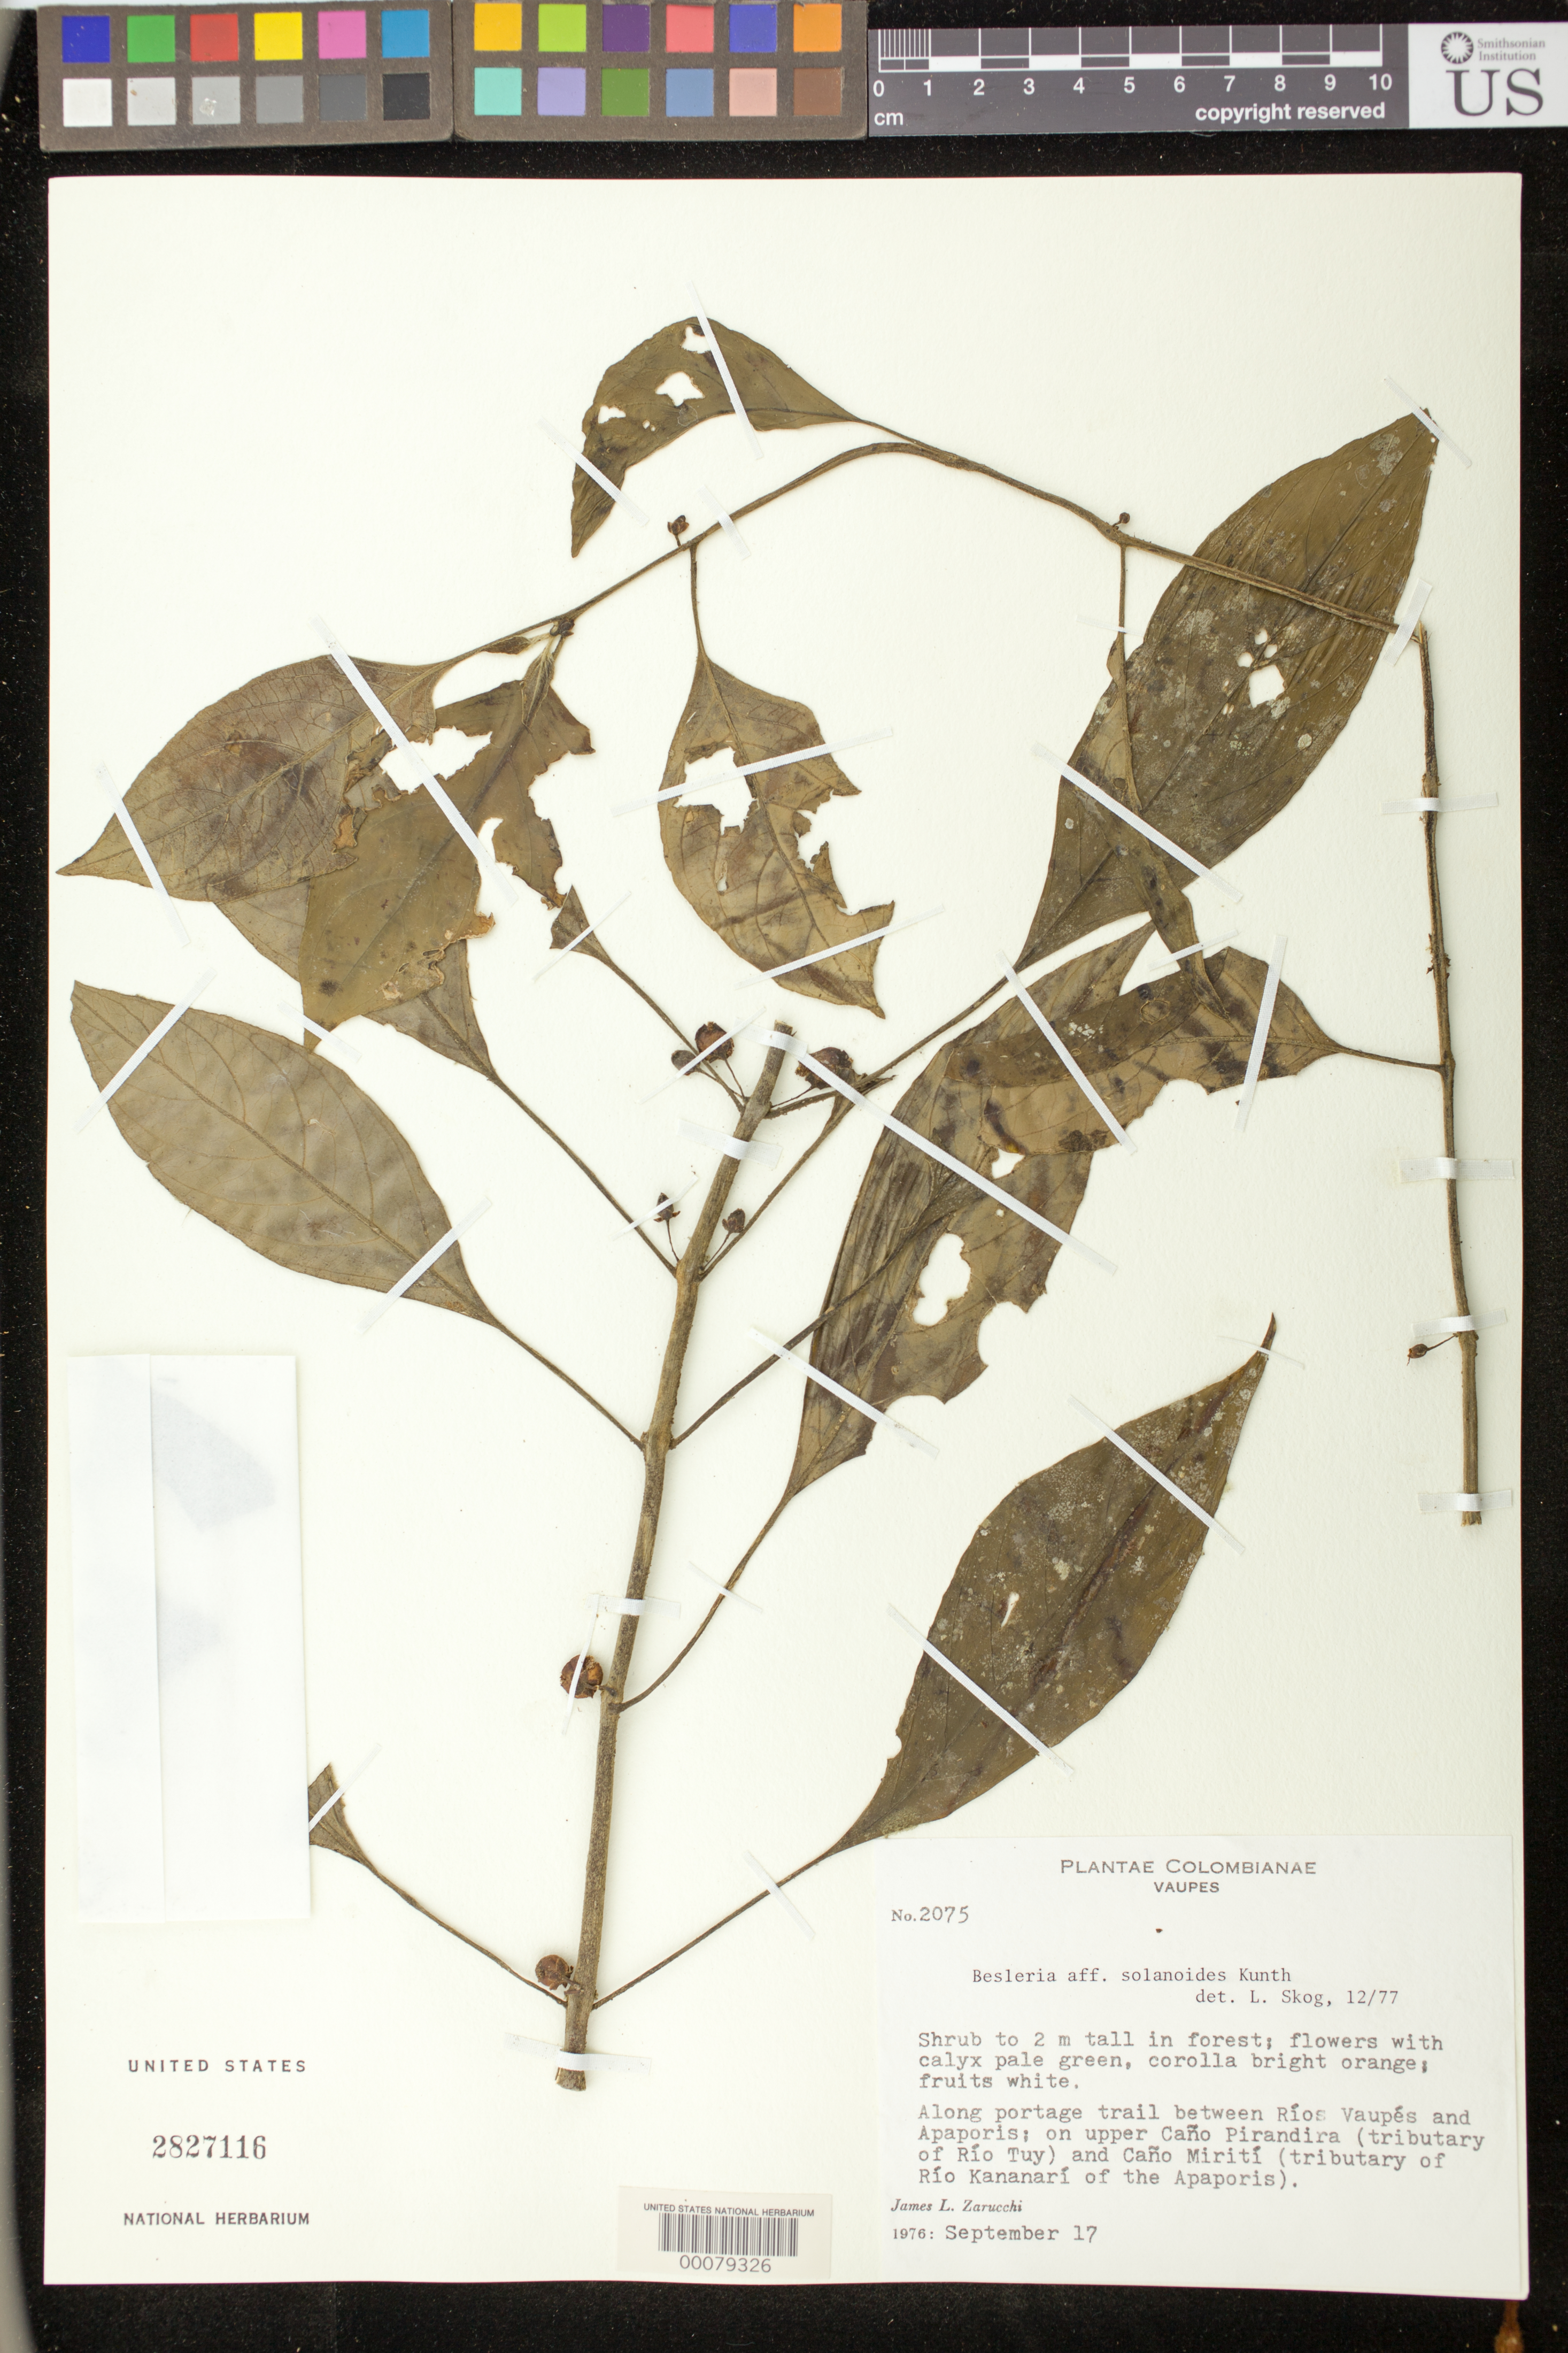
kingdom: Plantae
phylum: Tracheophyta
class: Magnoliopsida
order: Lamiales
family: Gesneriaceae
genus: Besleria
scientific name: Besleria solanoides var. solanoides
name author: Kunth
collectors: J. L. Zarucchi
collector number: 2075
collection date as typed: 17 Sep 1976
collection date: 1976-09-17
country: Colombia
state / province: Vaupés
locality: Along portage trail between Rios Vaupes & Apaporis, on upper Cano Pirandira (trib of Rio Tuy) & Cano Miriti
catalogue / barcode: US 2827116